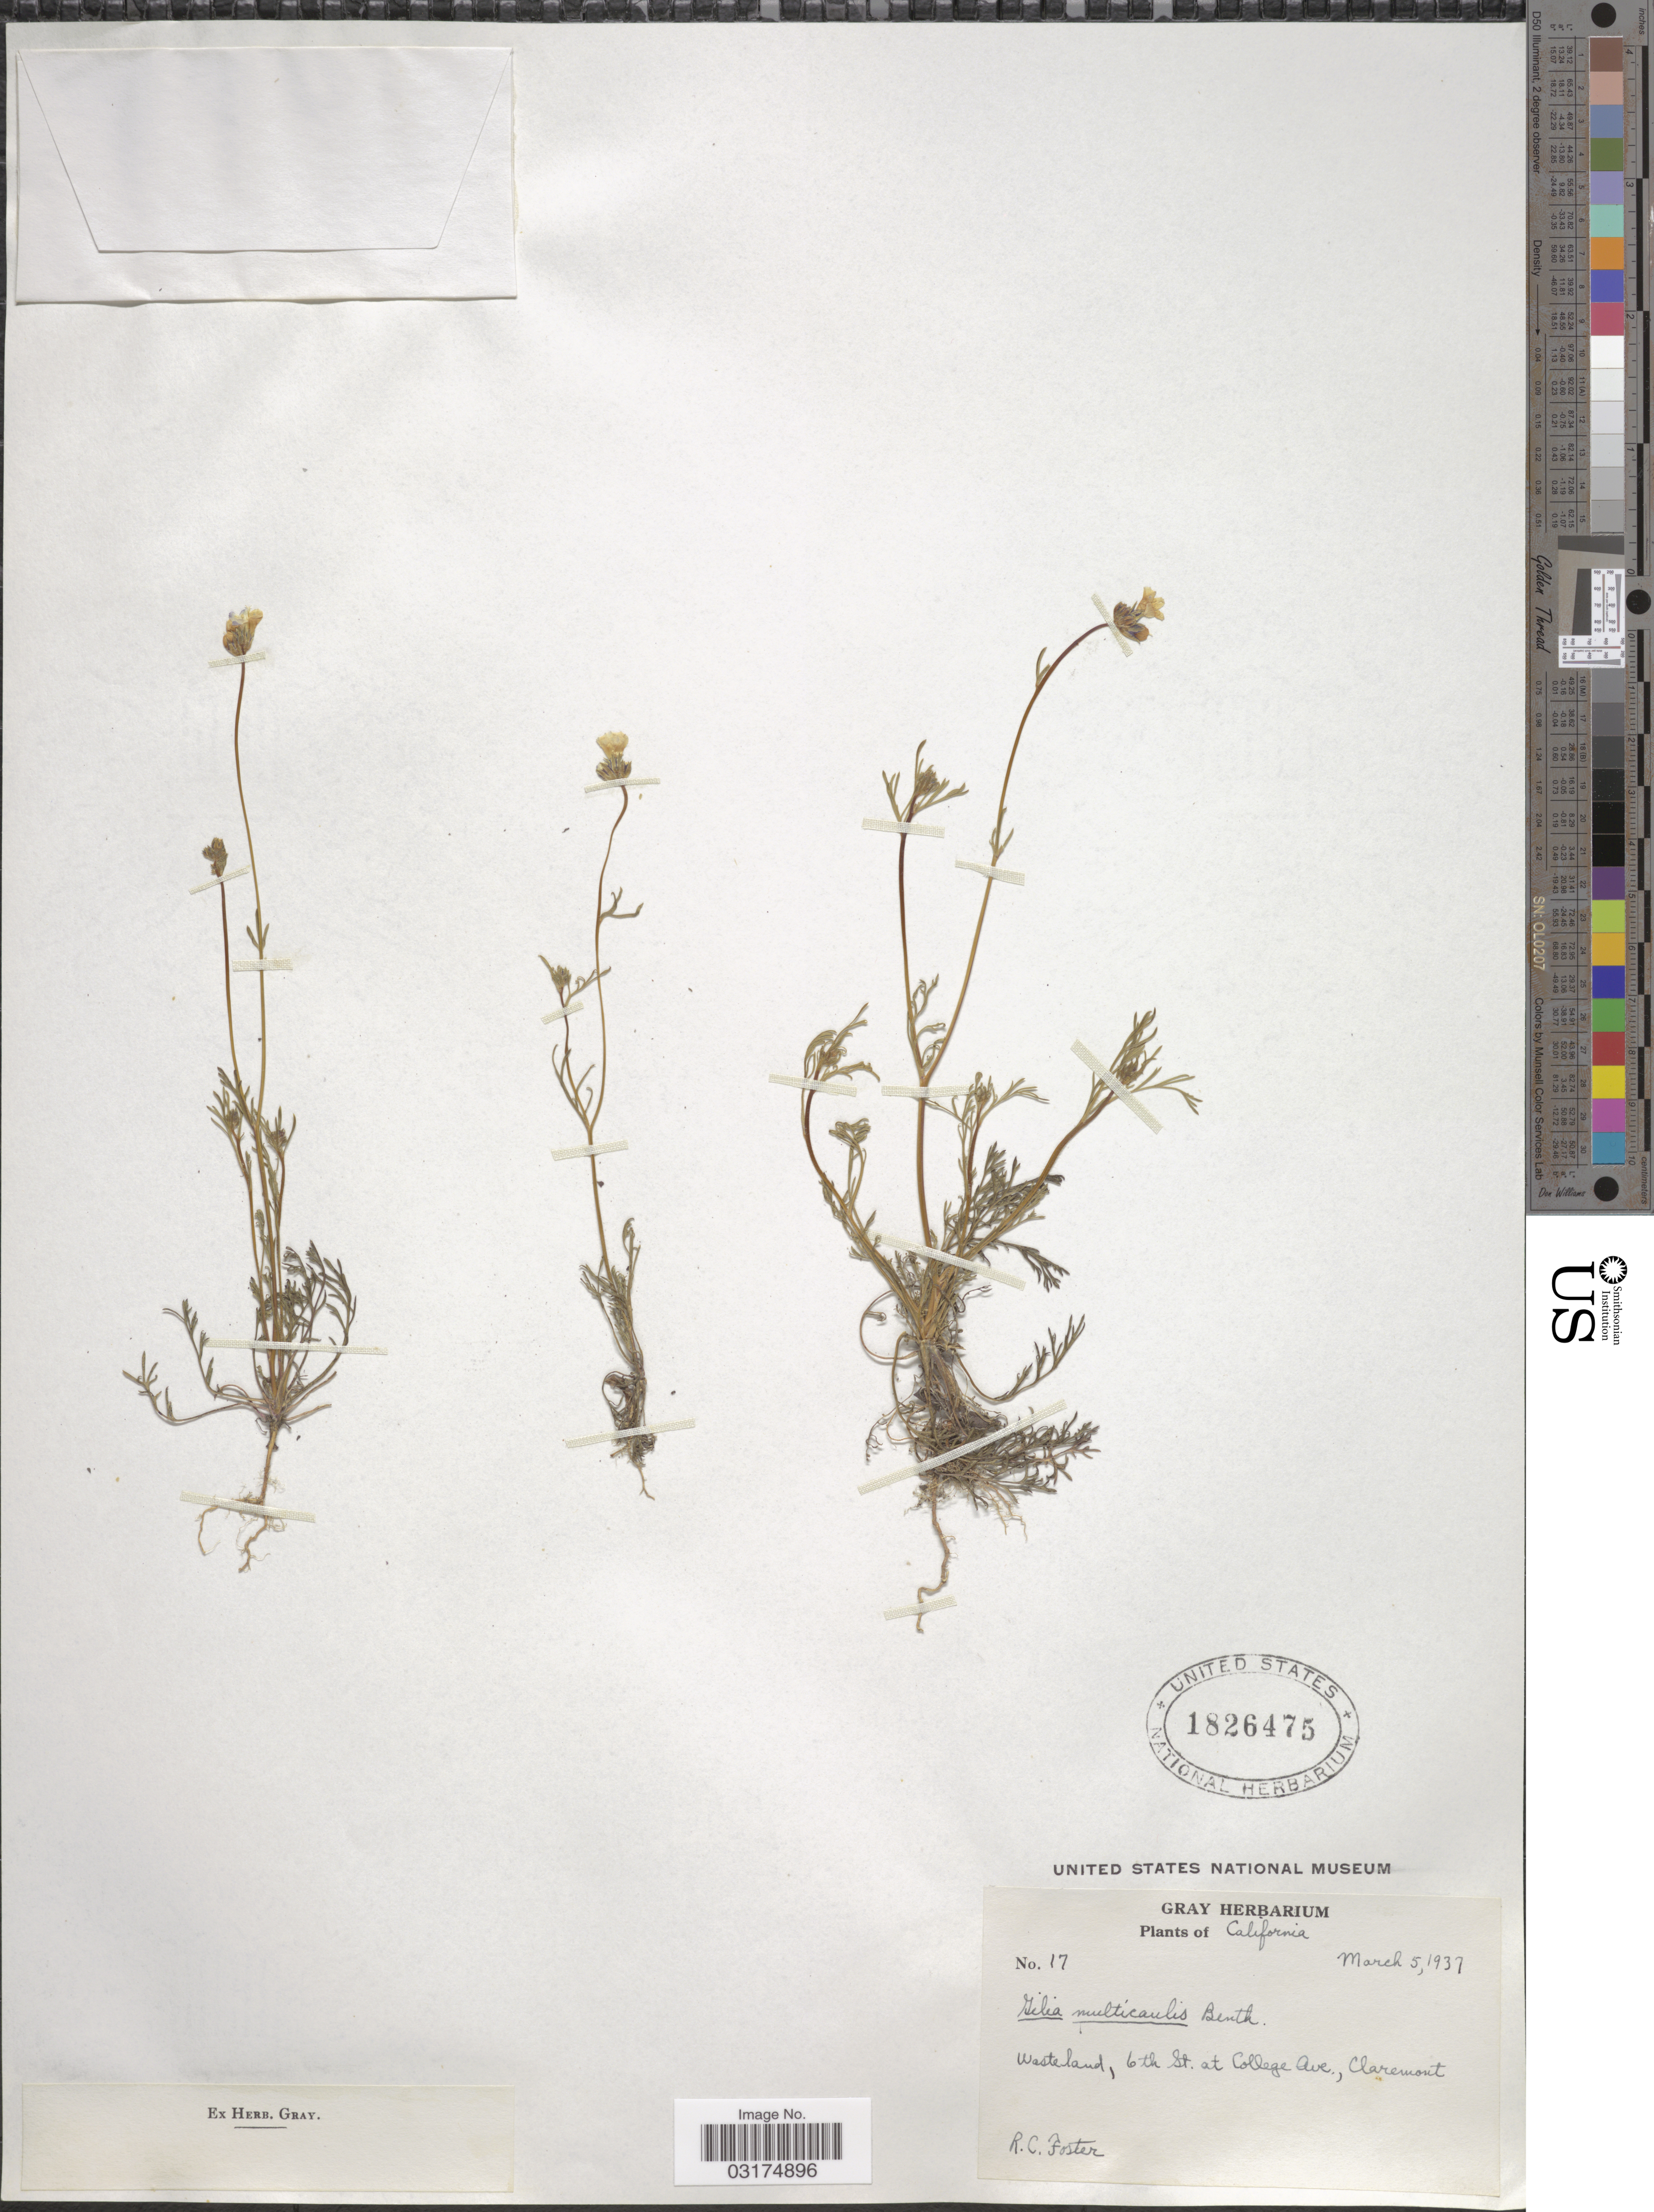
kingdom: Plantae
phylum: Tracheophyta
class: Magnoliopsida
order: Ericales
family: Polemoniaceae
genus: Gilia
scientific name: Gilia angelensis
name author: V.E. Grant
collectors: R. C. Foster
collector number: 17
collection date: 1937-03-05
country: United States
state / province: California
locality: Wasteland, 6th St. at College Ave., Claremont.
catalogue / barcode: US 1826475